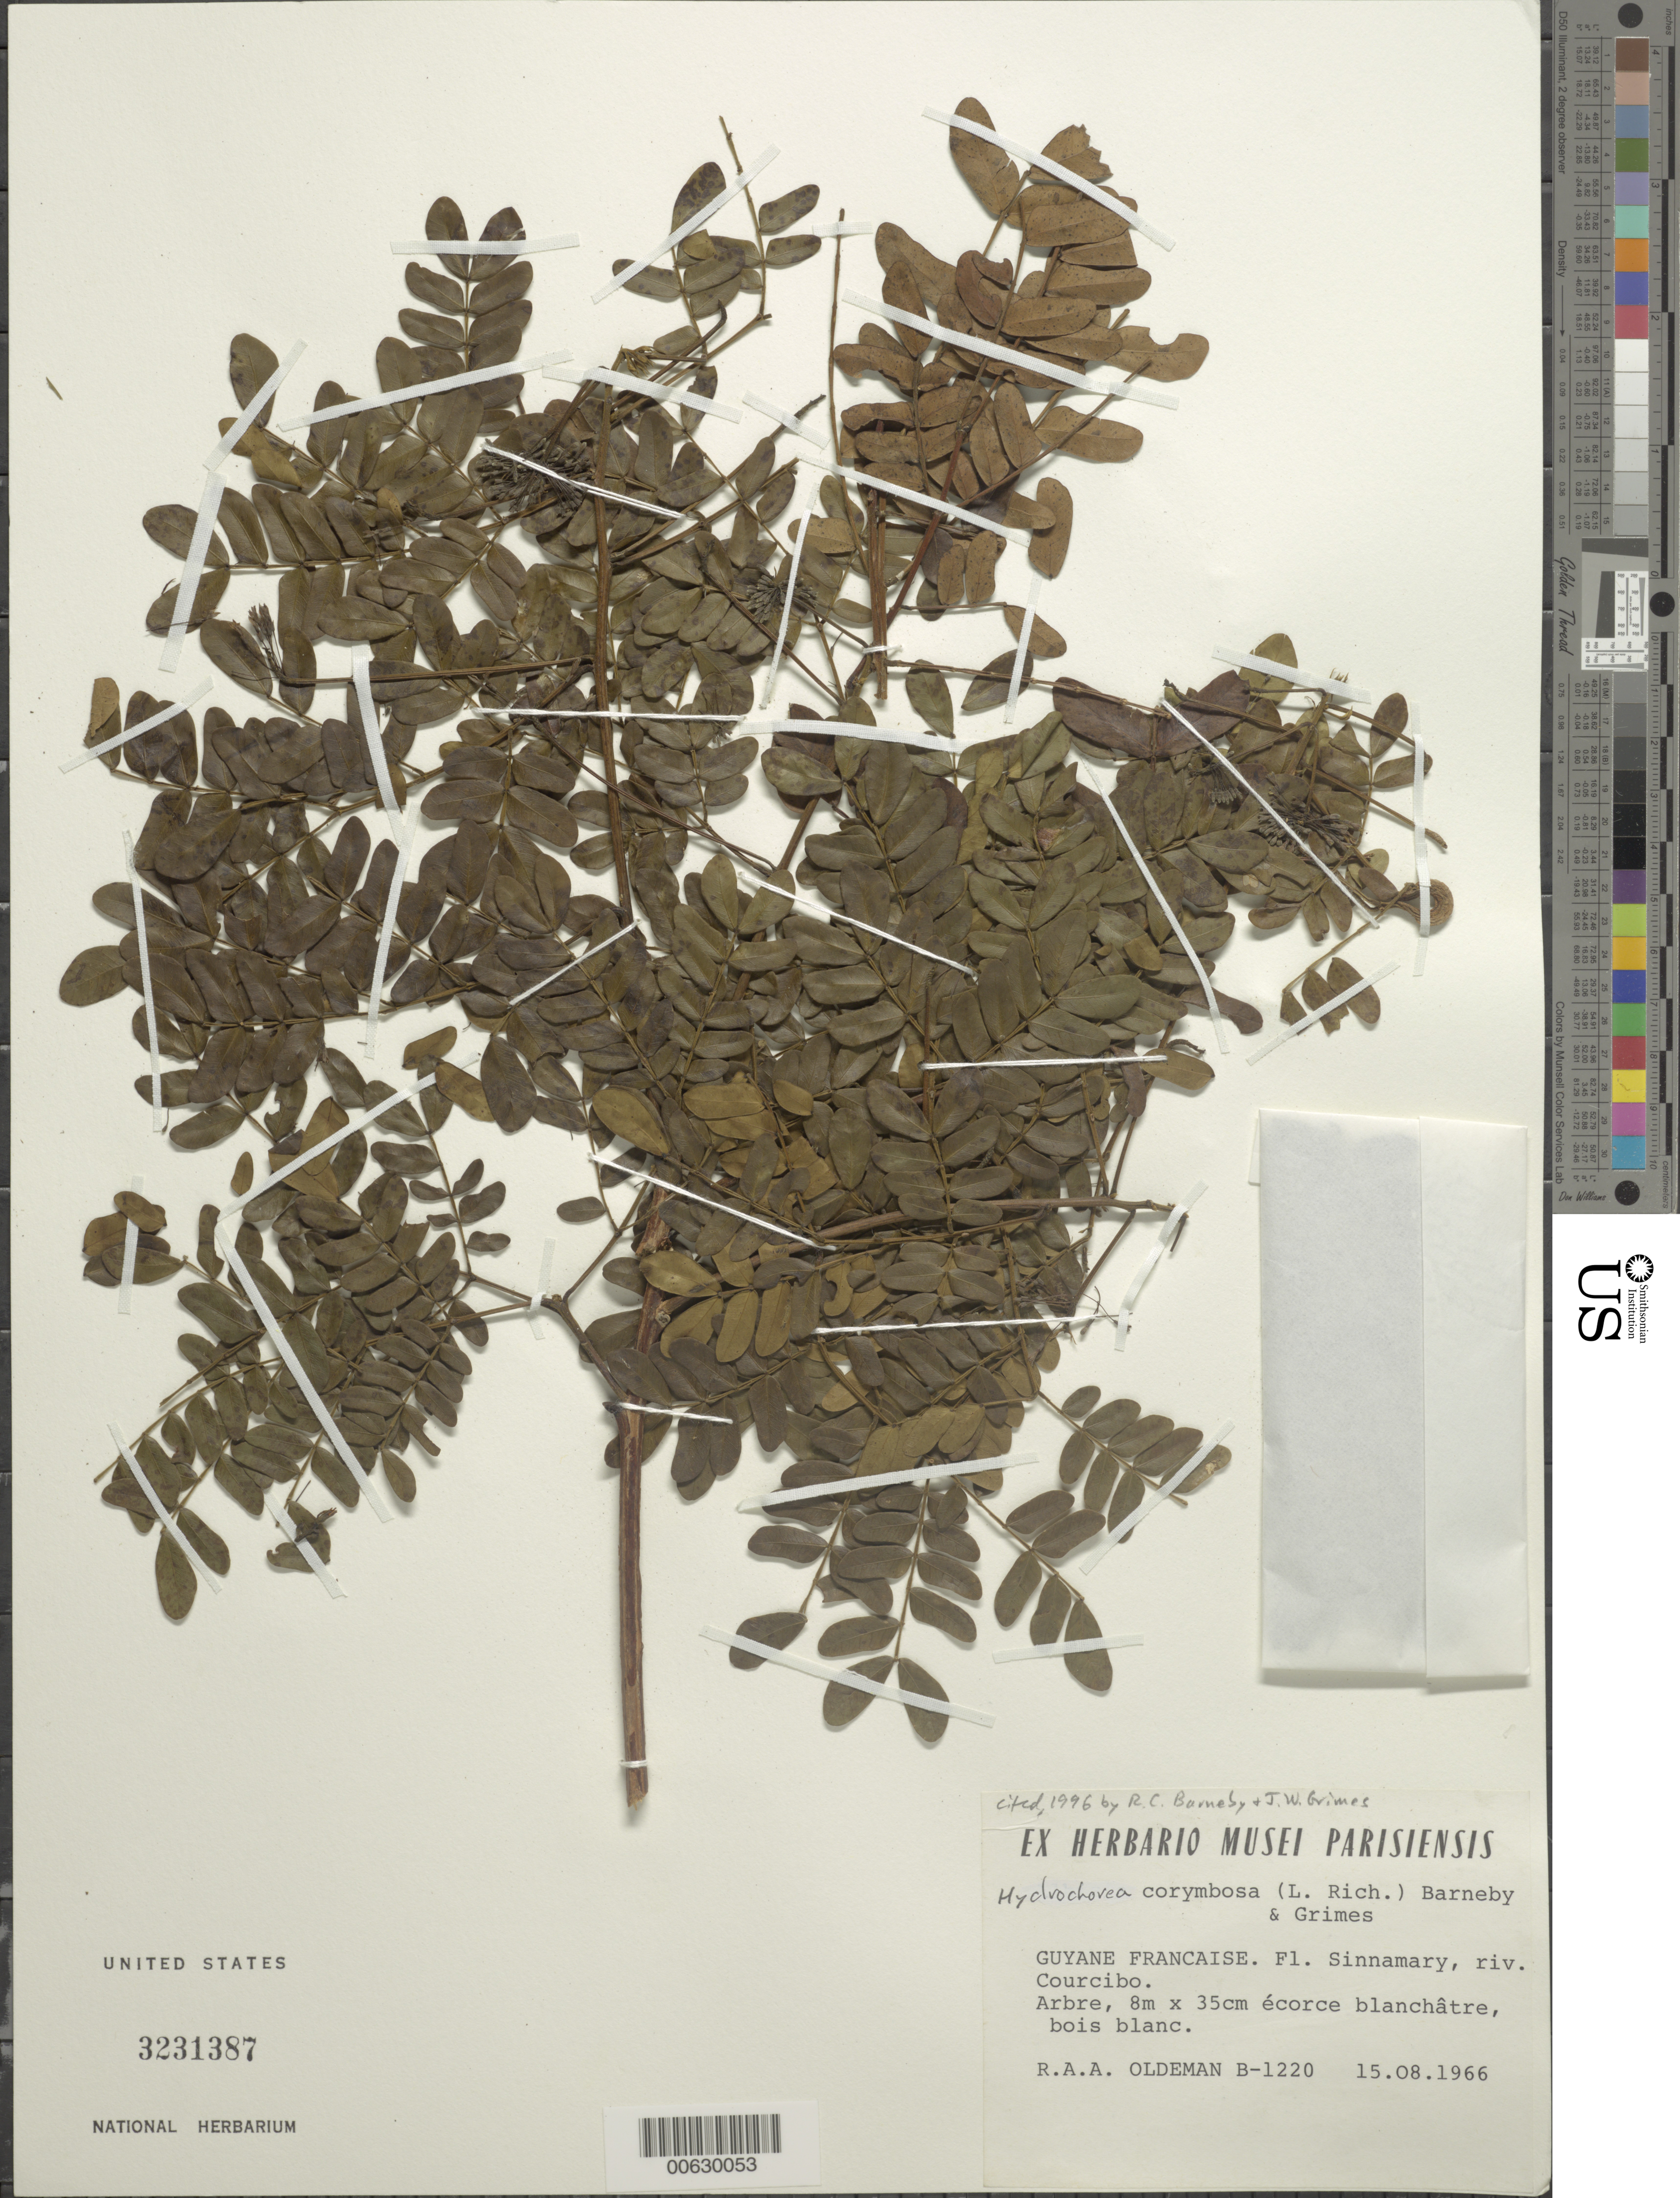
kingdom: Plantae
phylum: Tracheophyta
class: Magnoliopsida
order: Fabales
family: Fabaceae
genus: Hydrochorea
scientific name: Hydrochorea corymbosa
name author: (Rich.) Barneby & J.W. Grimes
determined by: Barneby, R. C.; Grimes, J. W.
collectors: R. Oldeman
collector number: B 1220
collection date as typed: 15-Aug-67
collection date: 1967-08-15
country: French Guiana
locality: Fleuve Sinnamary, sur la Rivière Courcibo au saut Lucifer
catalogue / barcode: US 3231387